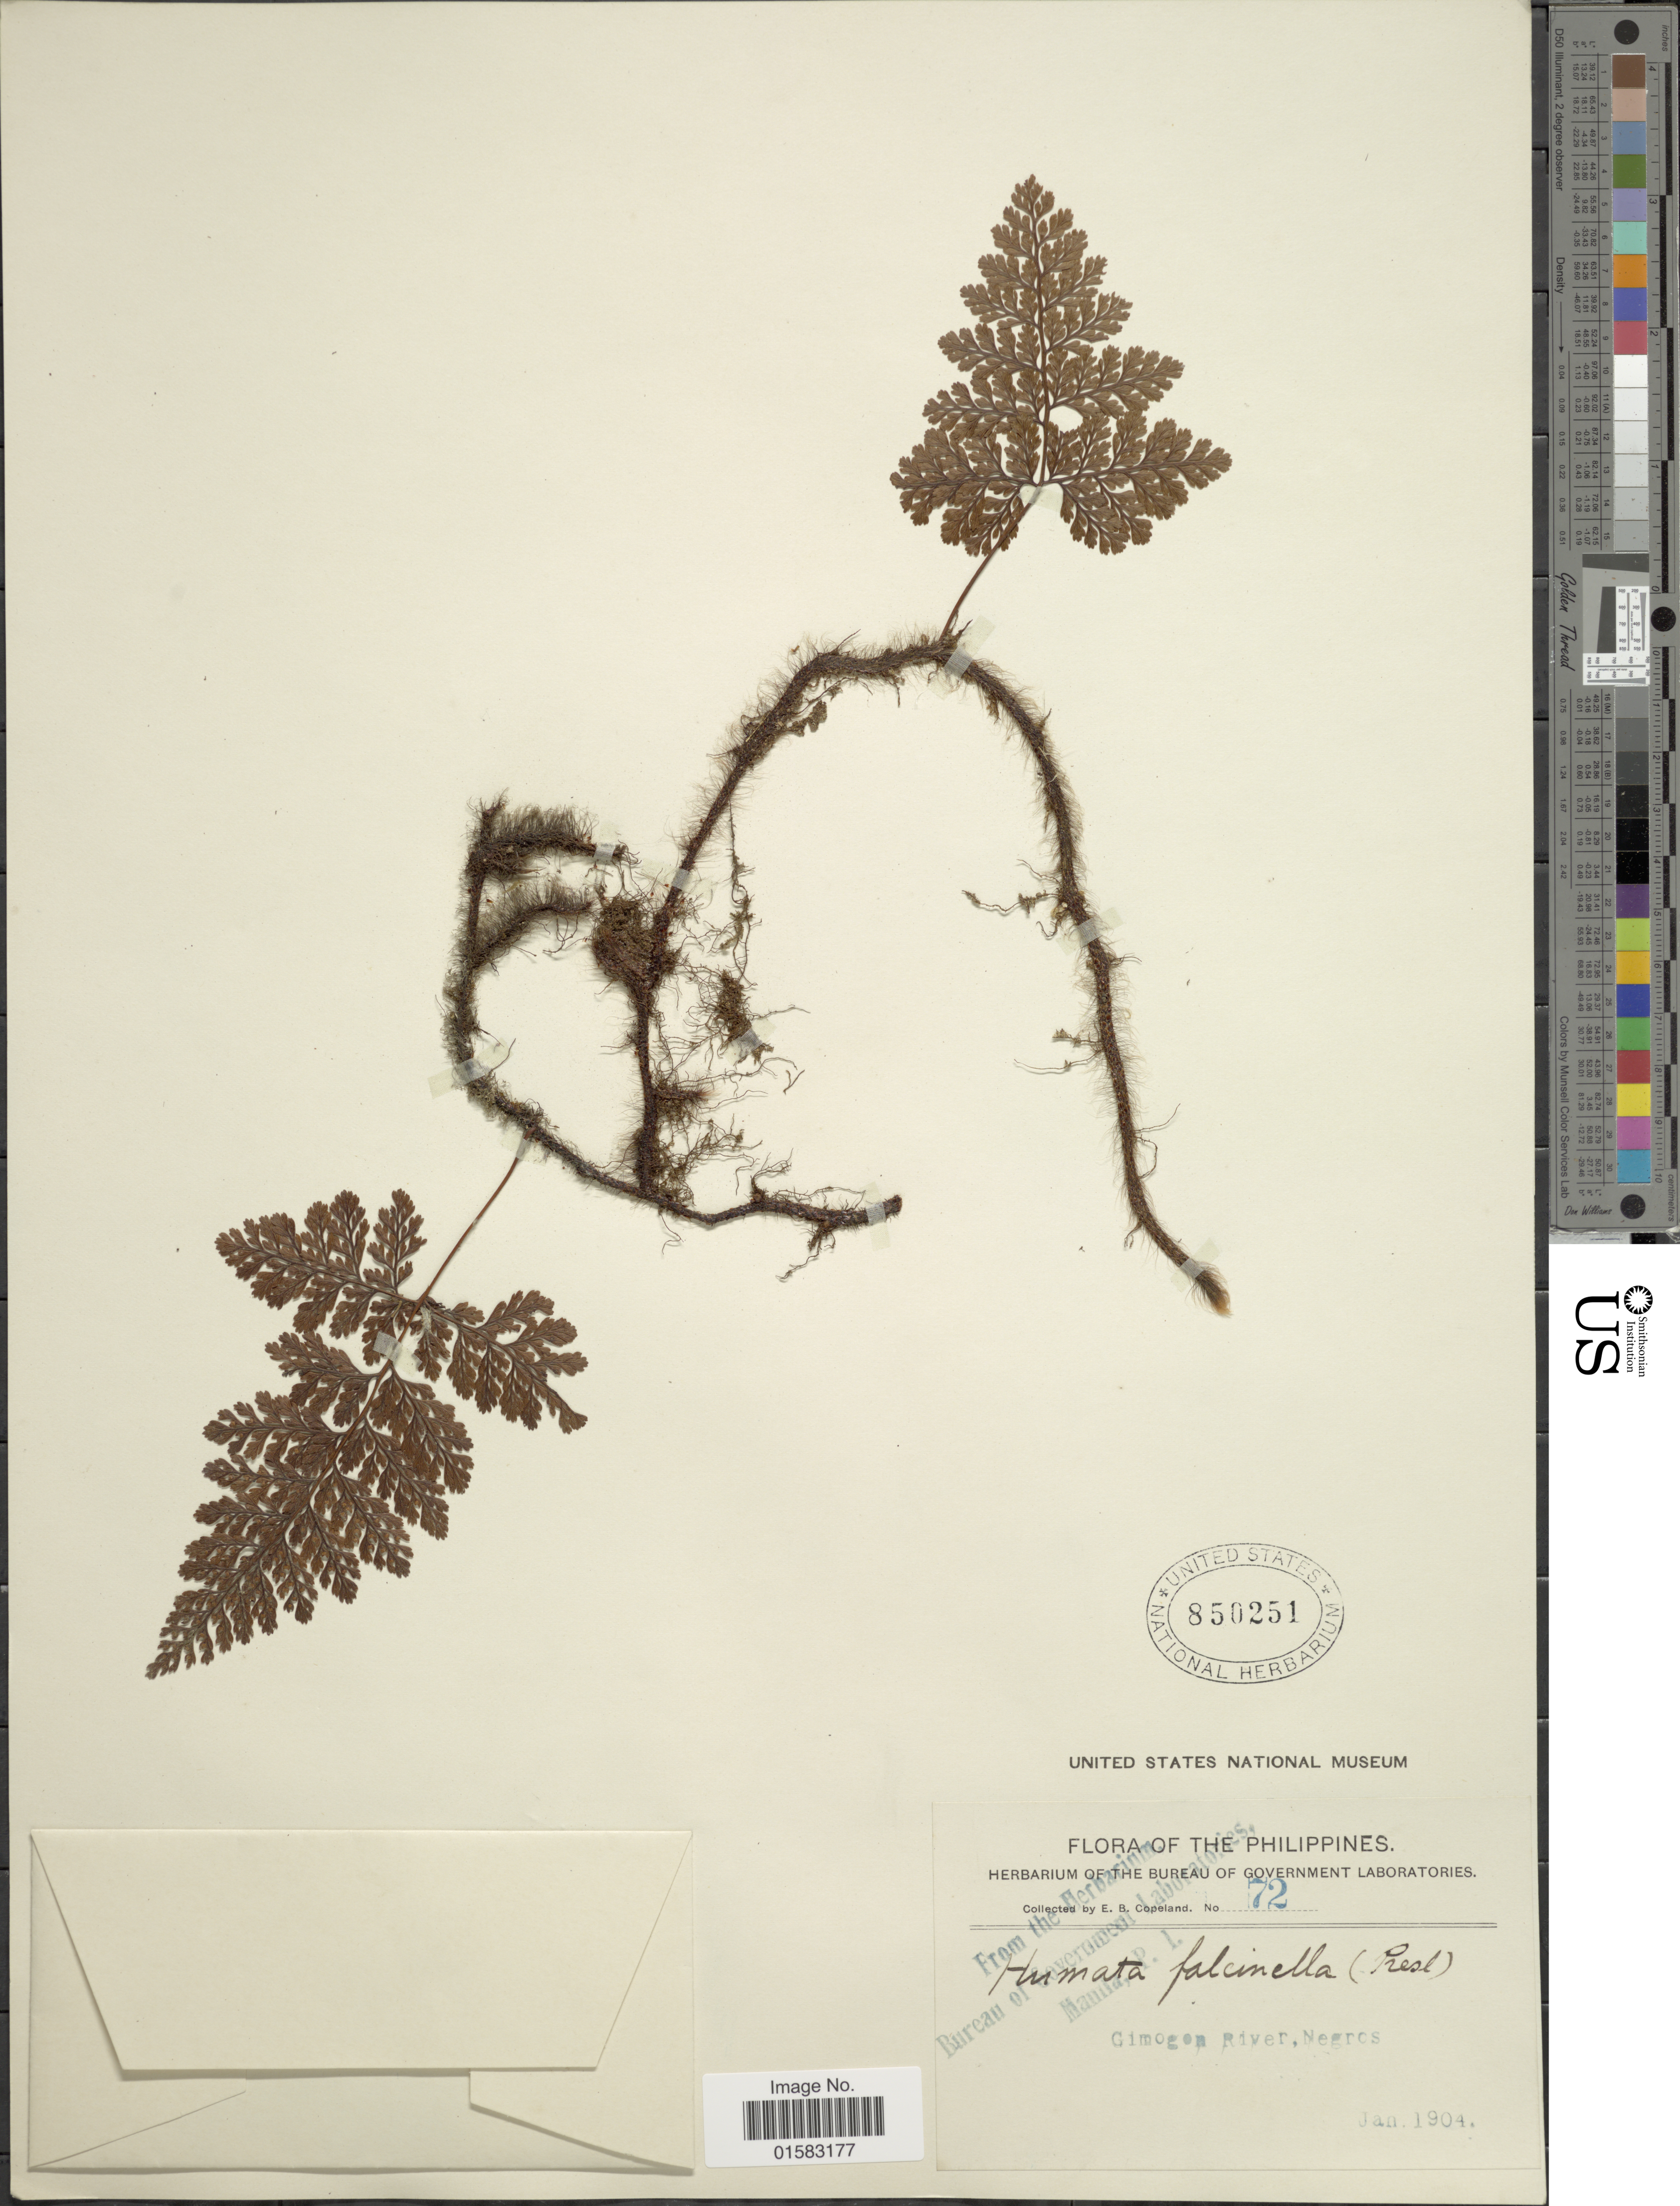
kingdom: Plantae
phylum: Tracheophyta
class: Polypodiopsida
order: Polypodiales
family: Davalliaceae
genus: Davallia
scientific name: Davallia falcinella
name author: C. Presl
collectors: E. B. Copeland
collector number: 72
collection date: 1904-01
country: Philippines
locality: Gimogon River, Negros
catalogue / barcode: US 850251